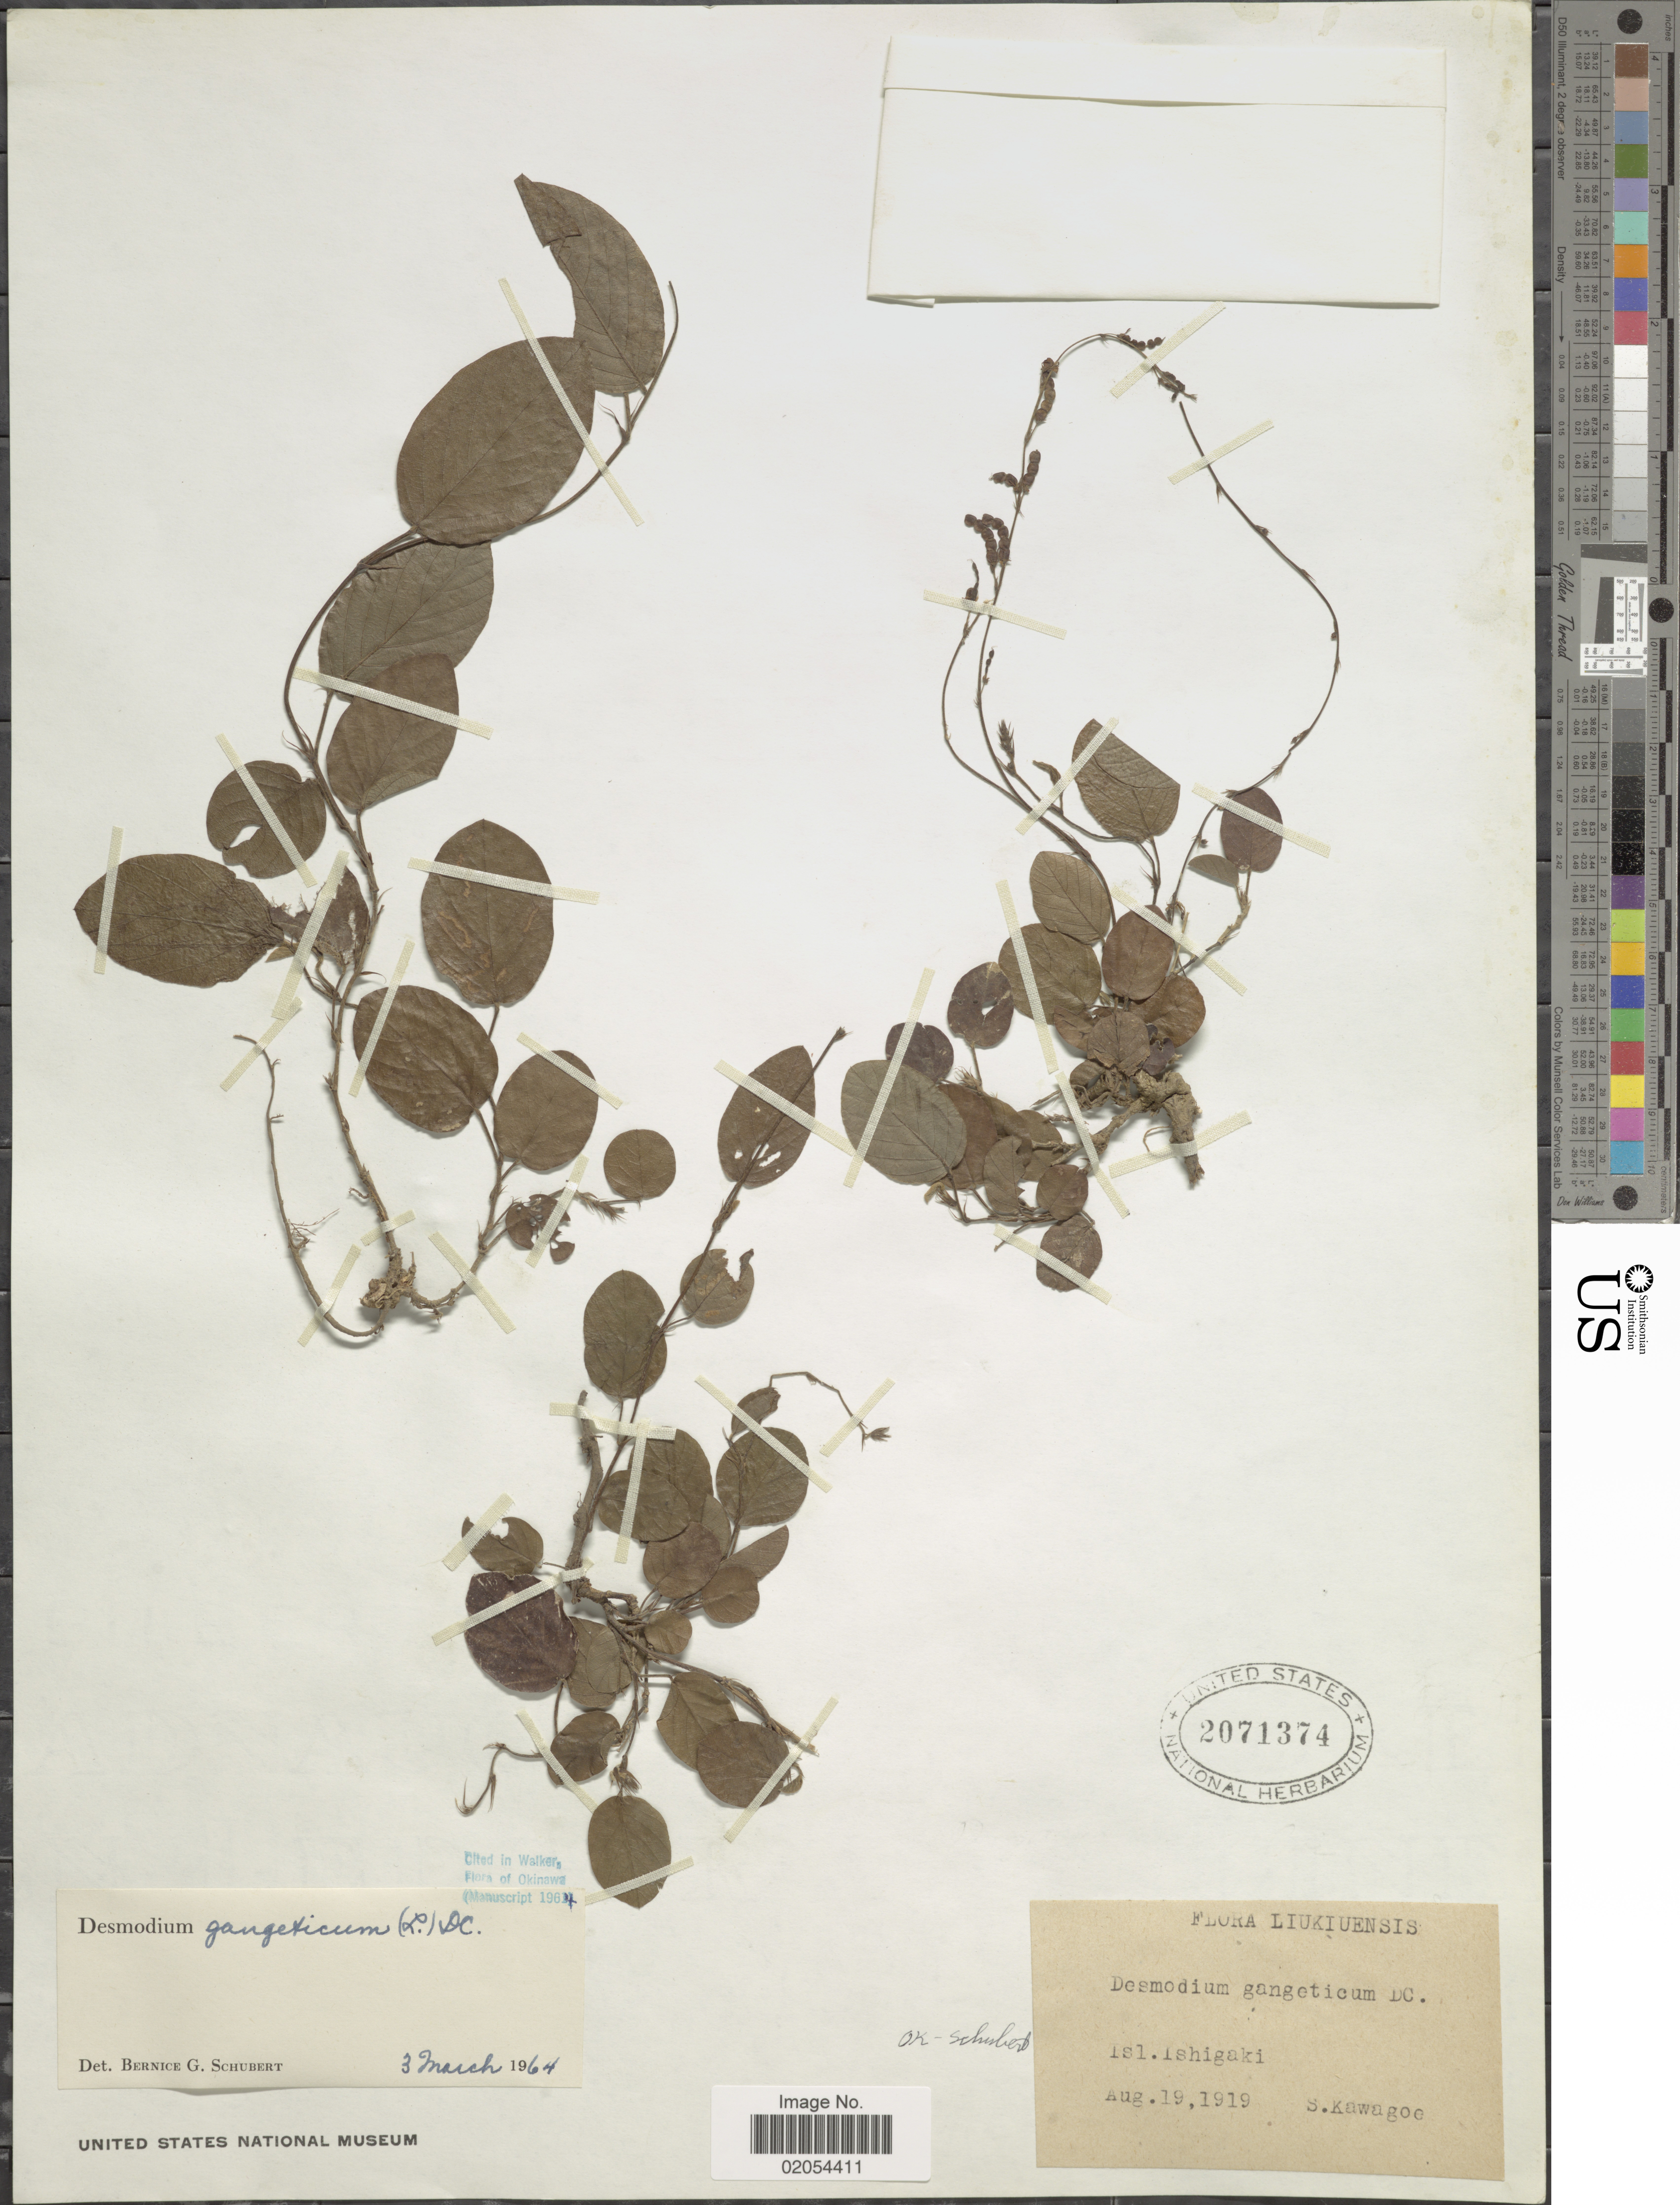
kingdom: Plantae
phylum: Tracheophyta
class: Magnoliopsida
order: Fabales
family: Fabaceae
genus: Pleurolobus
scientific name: Pleurolobus gangeticus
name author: (L.) J. St.-Hil. ex H. Ohashi & K. Ohashi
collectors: S. Kawagoe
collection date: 1919-08-19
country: Japan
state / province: Okinawa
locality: Isl. Ishigaki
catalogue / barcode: US 2071374